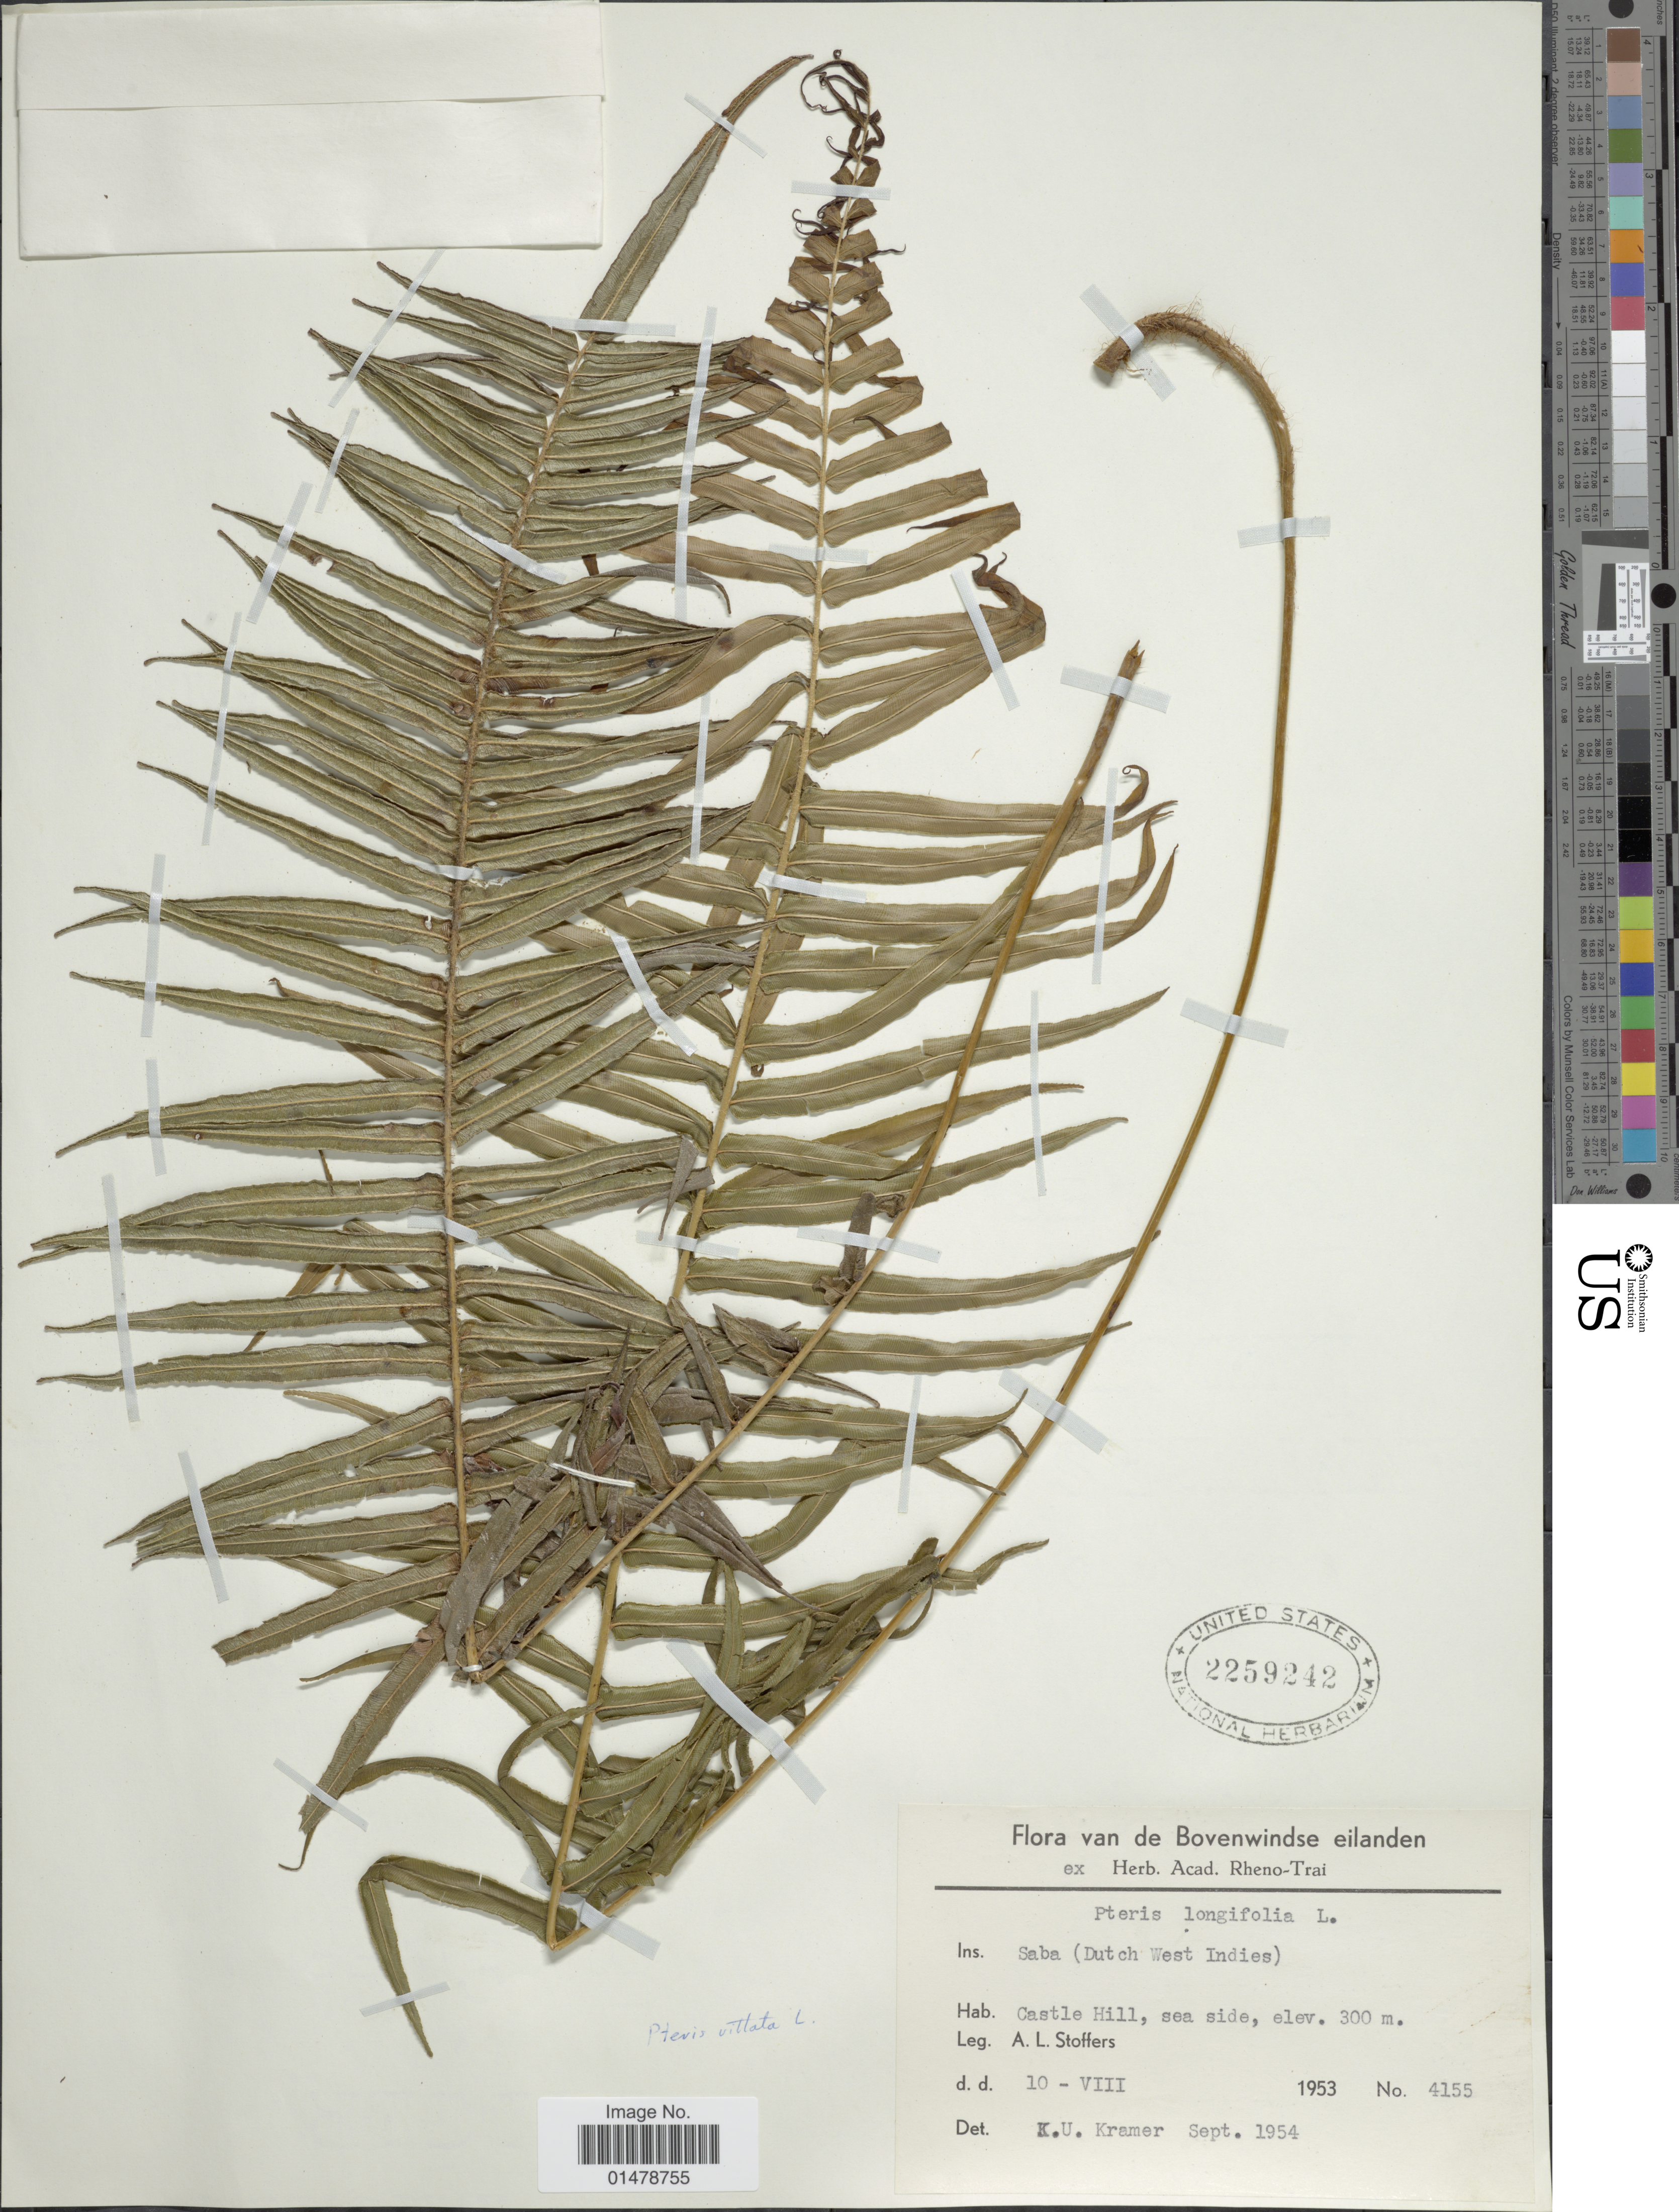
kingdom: Plantae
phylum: Tracheophyta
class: Polypodiopsida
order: Polypodiales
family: Pteridaceae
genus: Pteris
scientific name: Pteris longifolia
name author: L.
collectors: A. Stoffers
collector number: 4155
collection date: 1953-08-10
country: Netherlands Antilles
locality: Ins. Saba (Dutch West Indies. Flora van de Bovenwindse eilanden. Castle Hill, sea side.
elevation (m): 300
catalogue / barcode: US 2259242